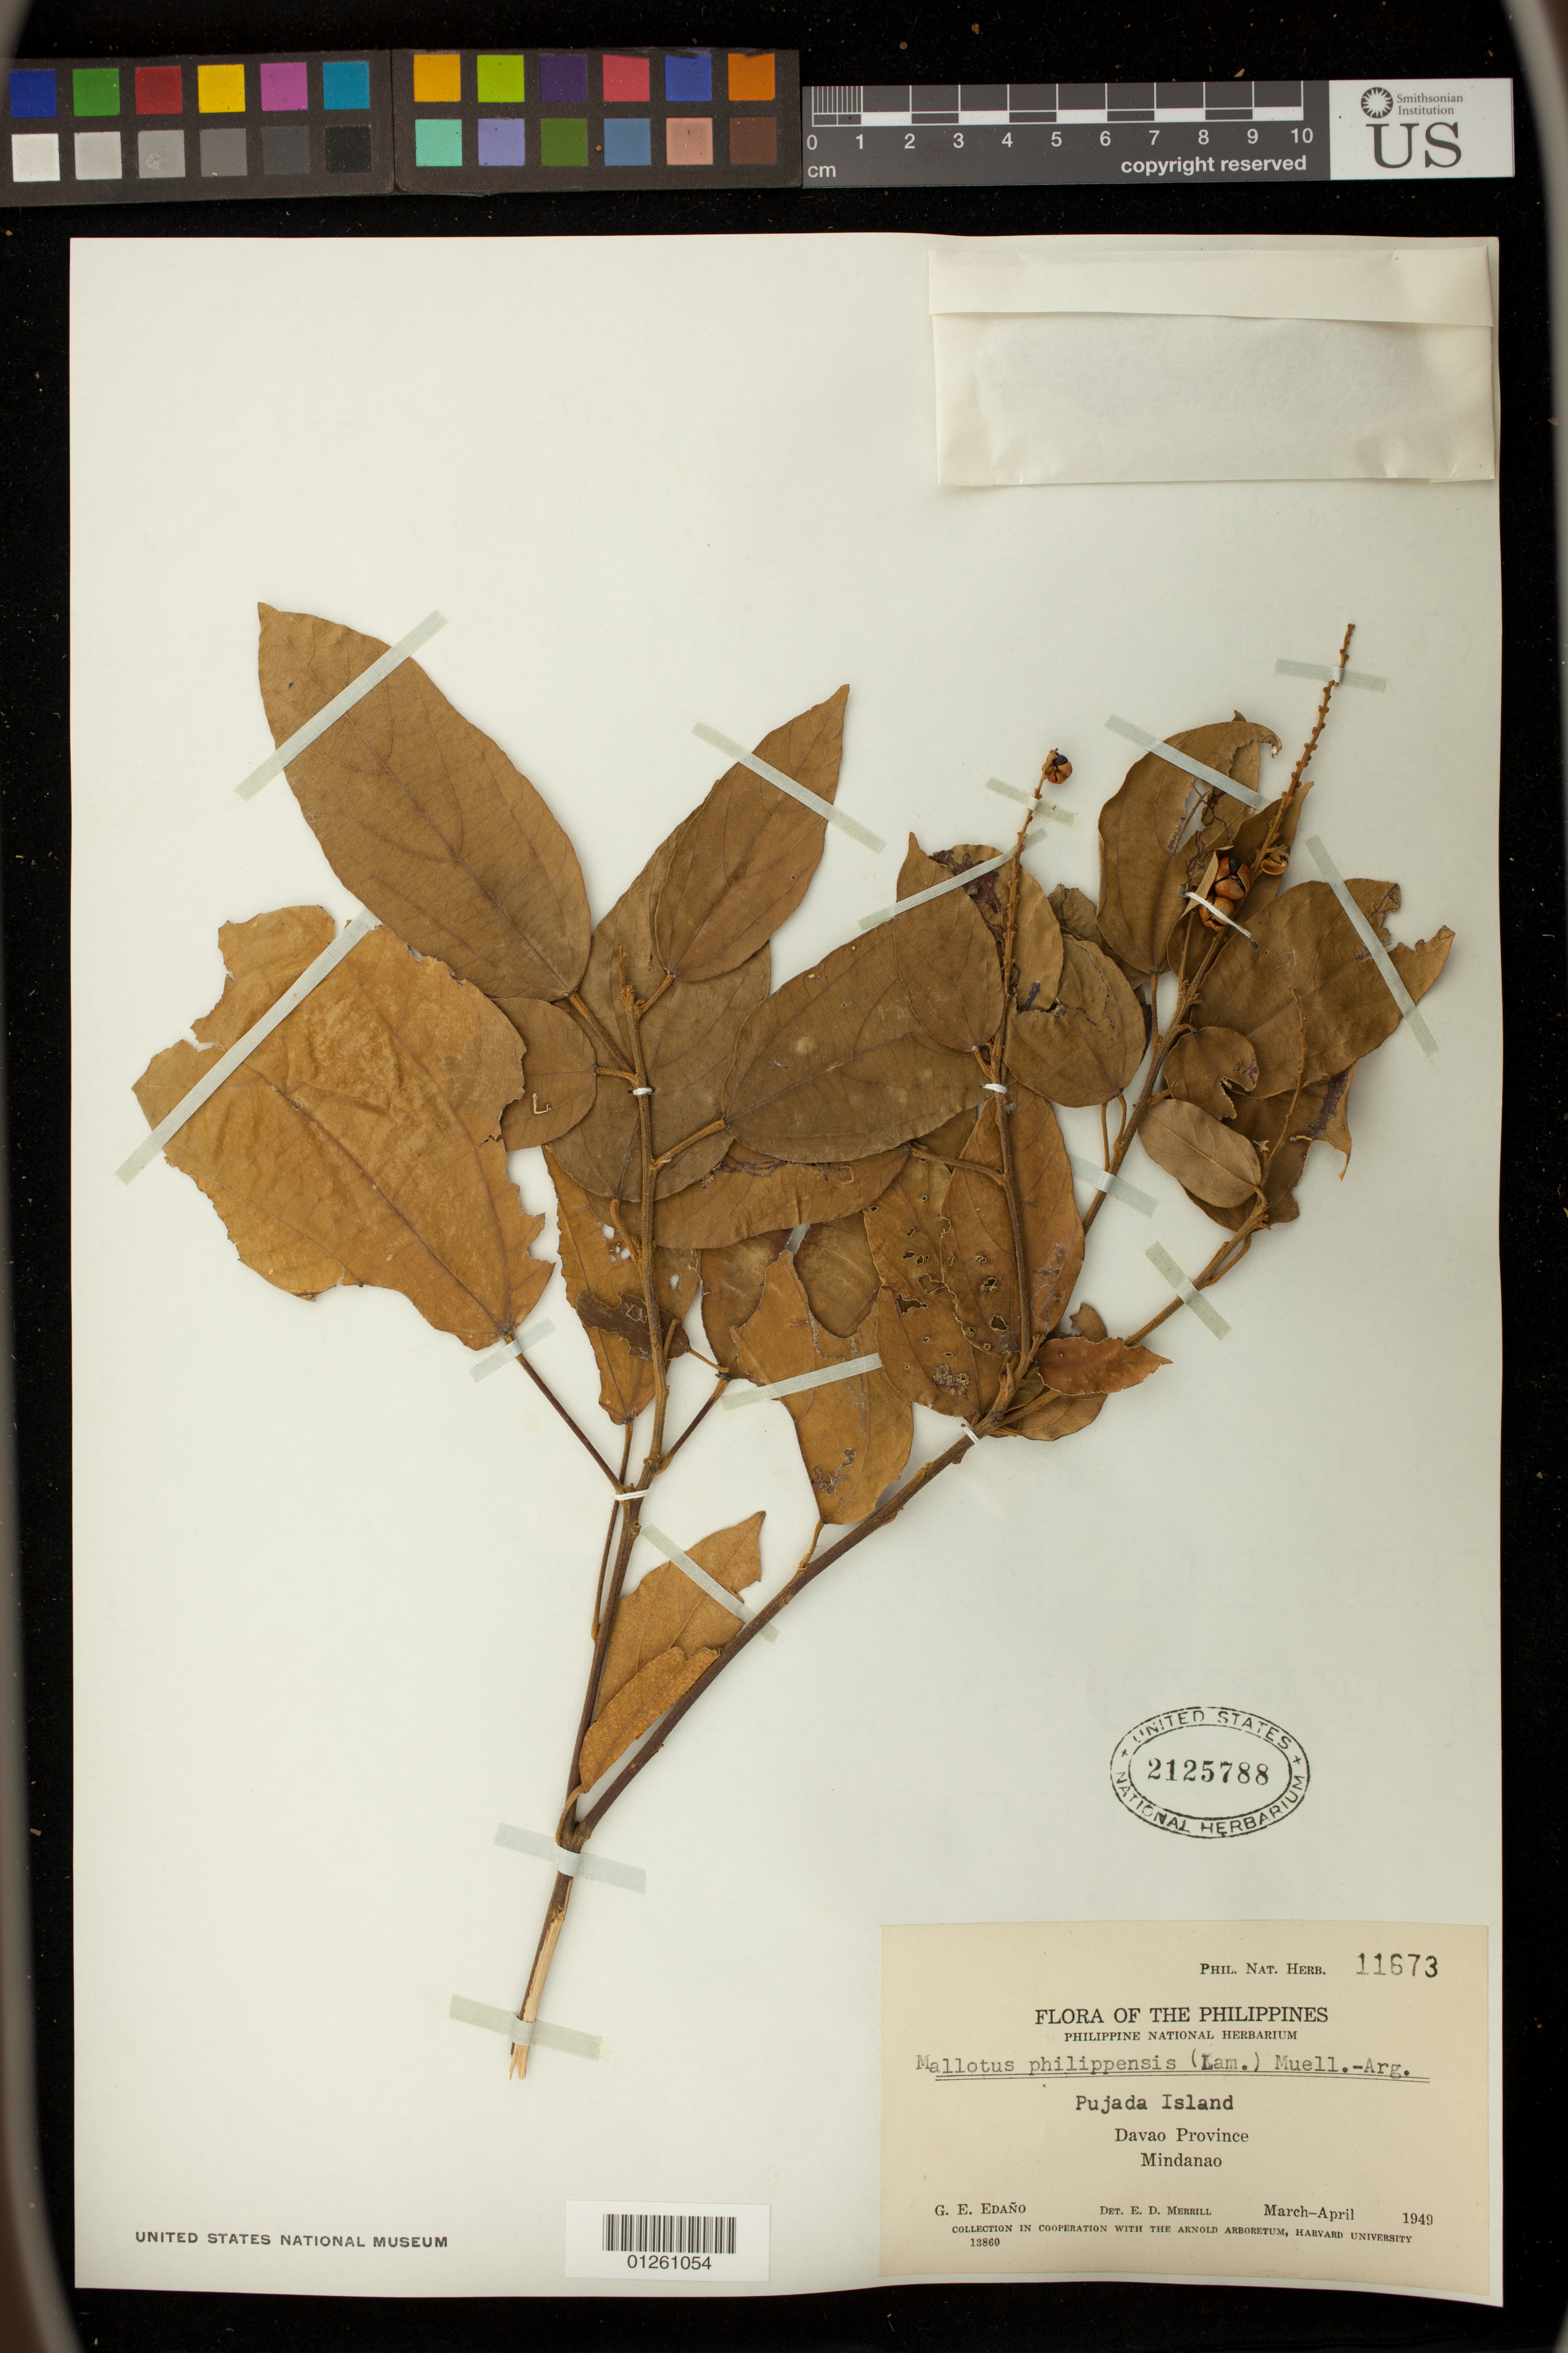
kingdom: Plantae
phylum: Tracheophyta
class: Magnoliopsida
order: Malpighiales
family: Euphorbiaceae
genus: Mallotus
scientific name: Mallotus philippensis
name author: (Lam.) Müll. Arg.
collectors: G. E. Edaño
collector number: Phil. Nat. Herb. 11673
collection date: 1949-03/1949-04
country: Philippines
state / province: Davao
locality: Pujada Island, Mindanao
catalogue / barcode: US 2125788